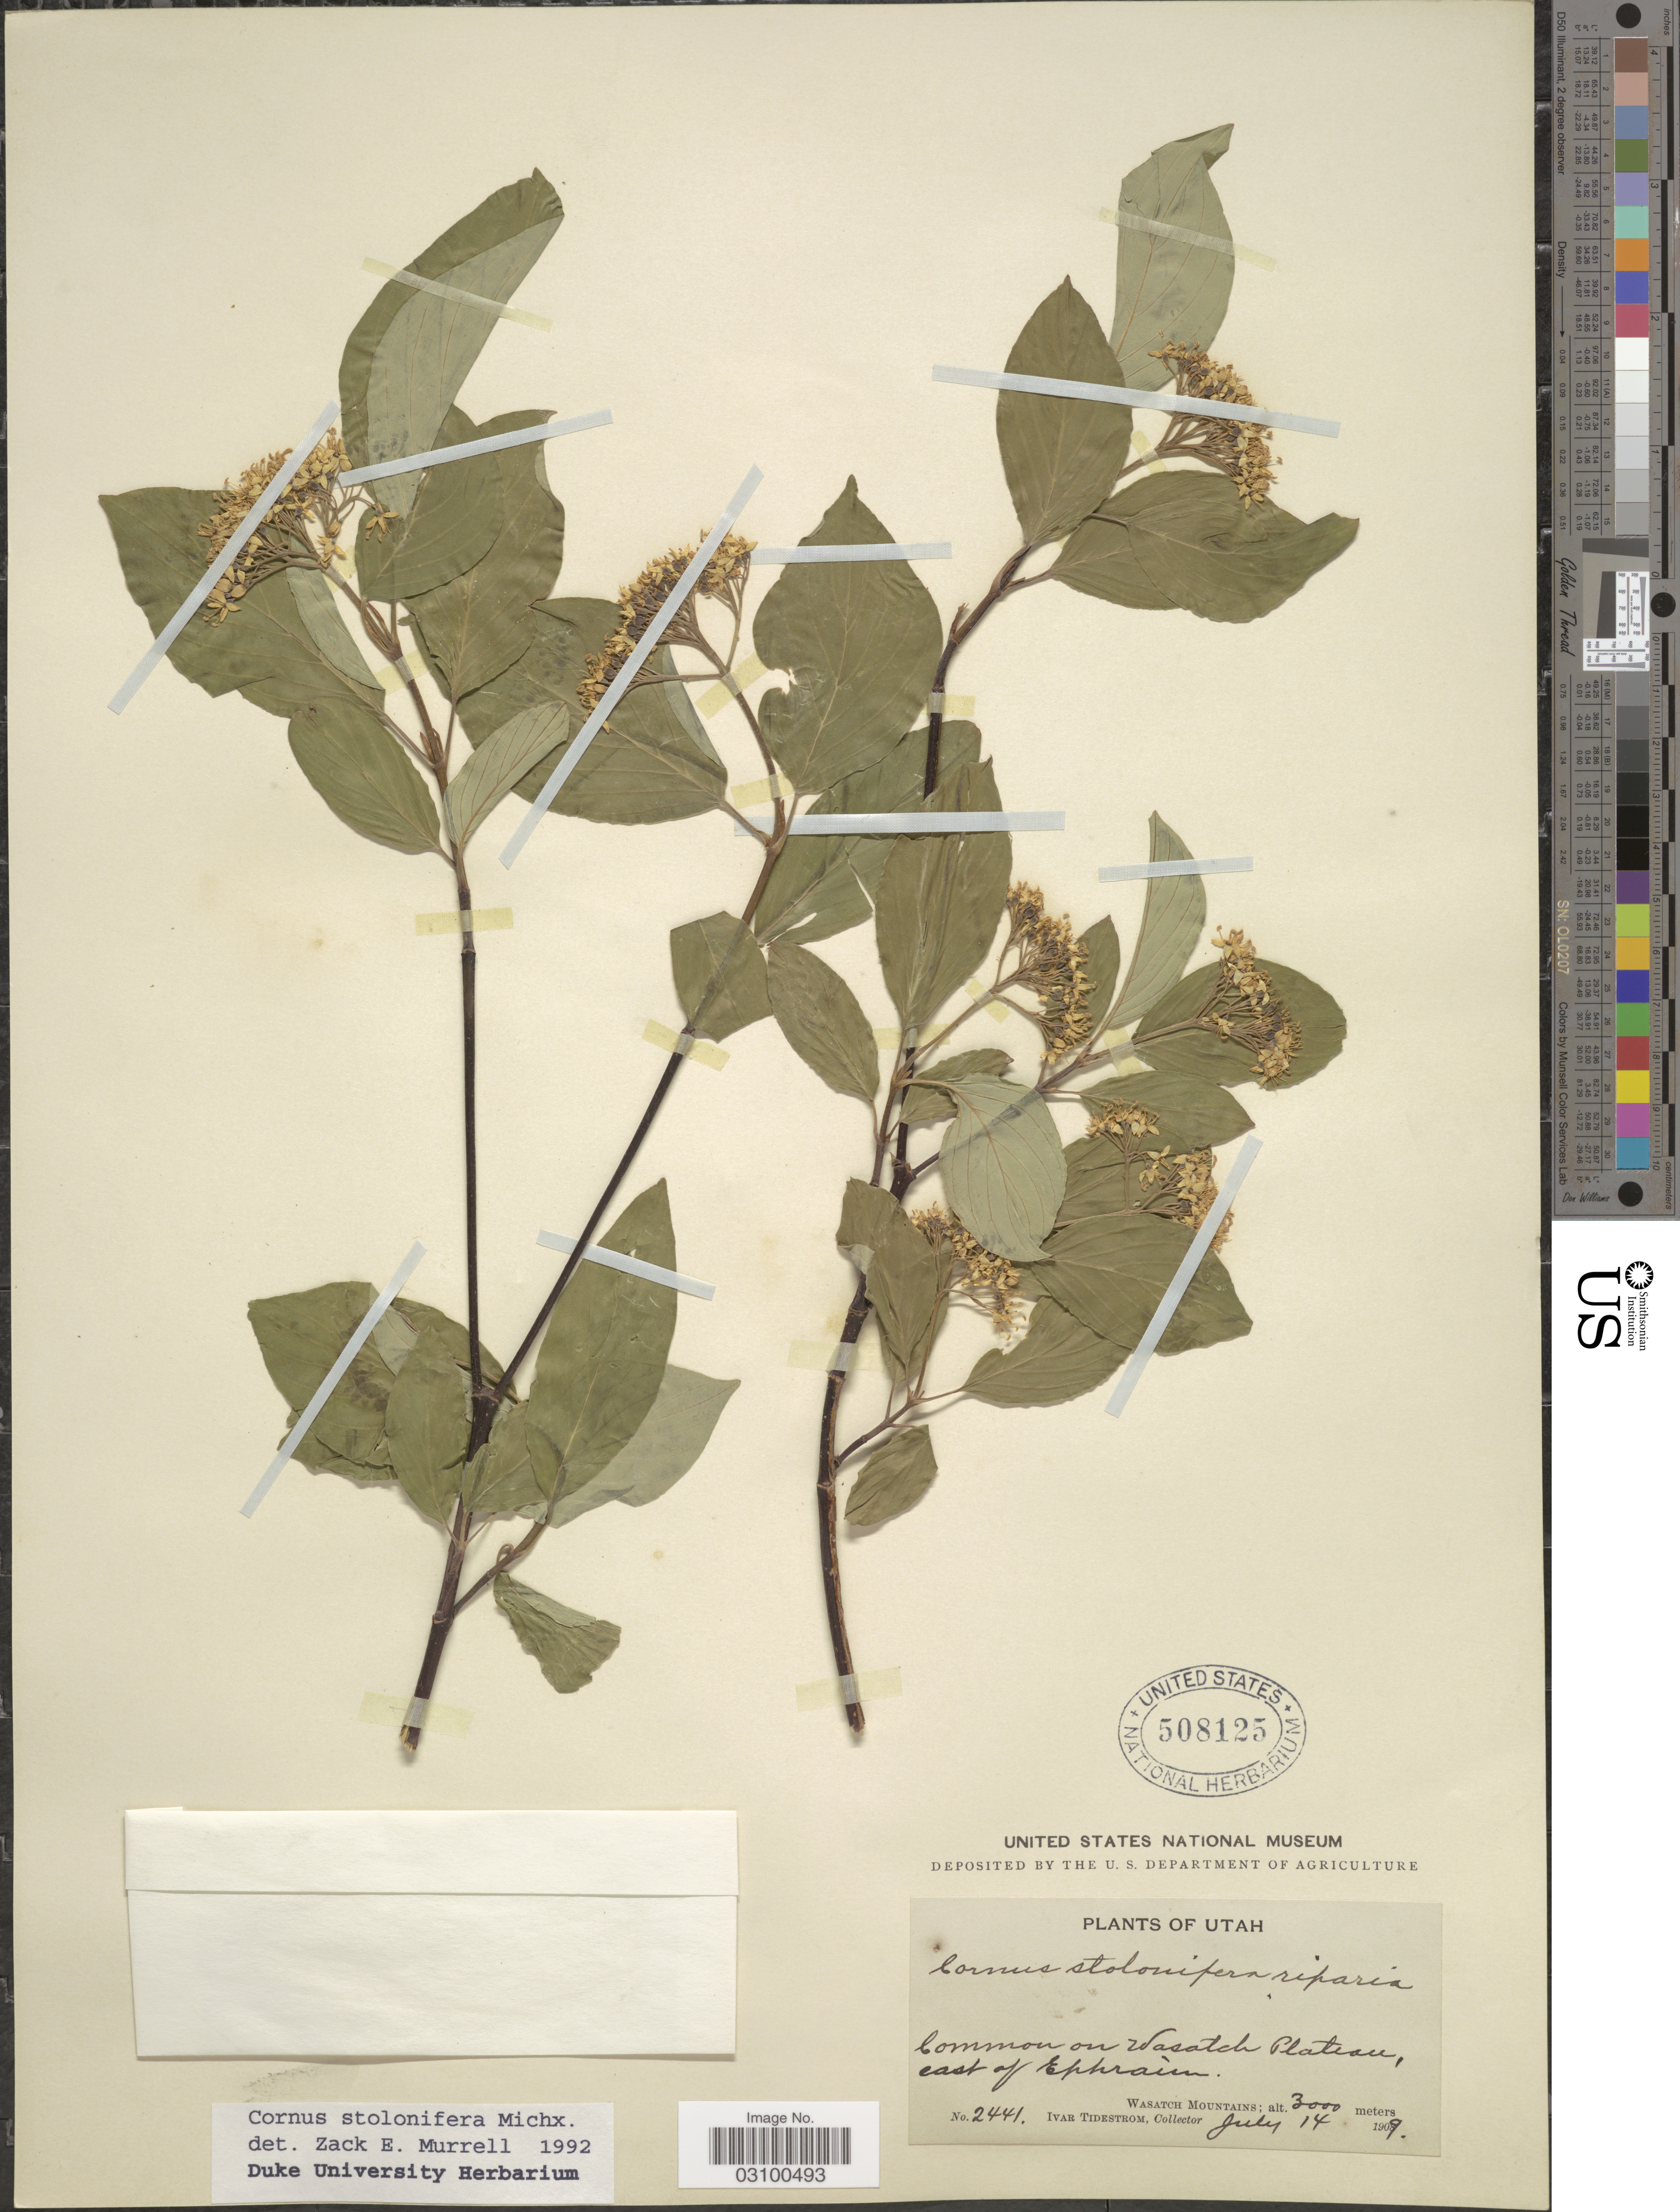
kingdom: Plantae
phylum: Tracheophyta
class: Magnoliopsida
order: Cornales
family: Cornaceae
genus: Cornus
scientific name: Cornus sericea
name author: L.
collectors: I. F. Tidestrom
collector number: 2441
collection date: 1909-07-14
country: United States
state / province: Utah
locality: Common on Wasatch Plateau, east of Ephraim. Wasatch Mountains.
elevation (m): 3000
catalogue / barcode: US 508125